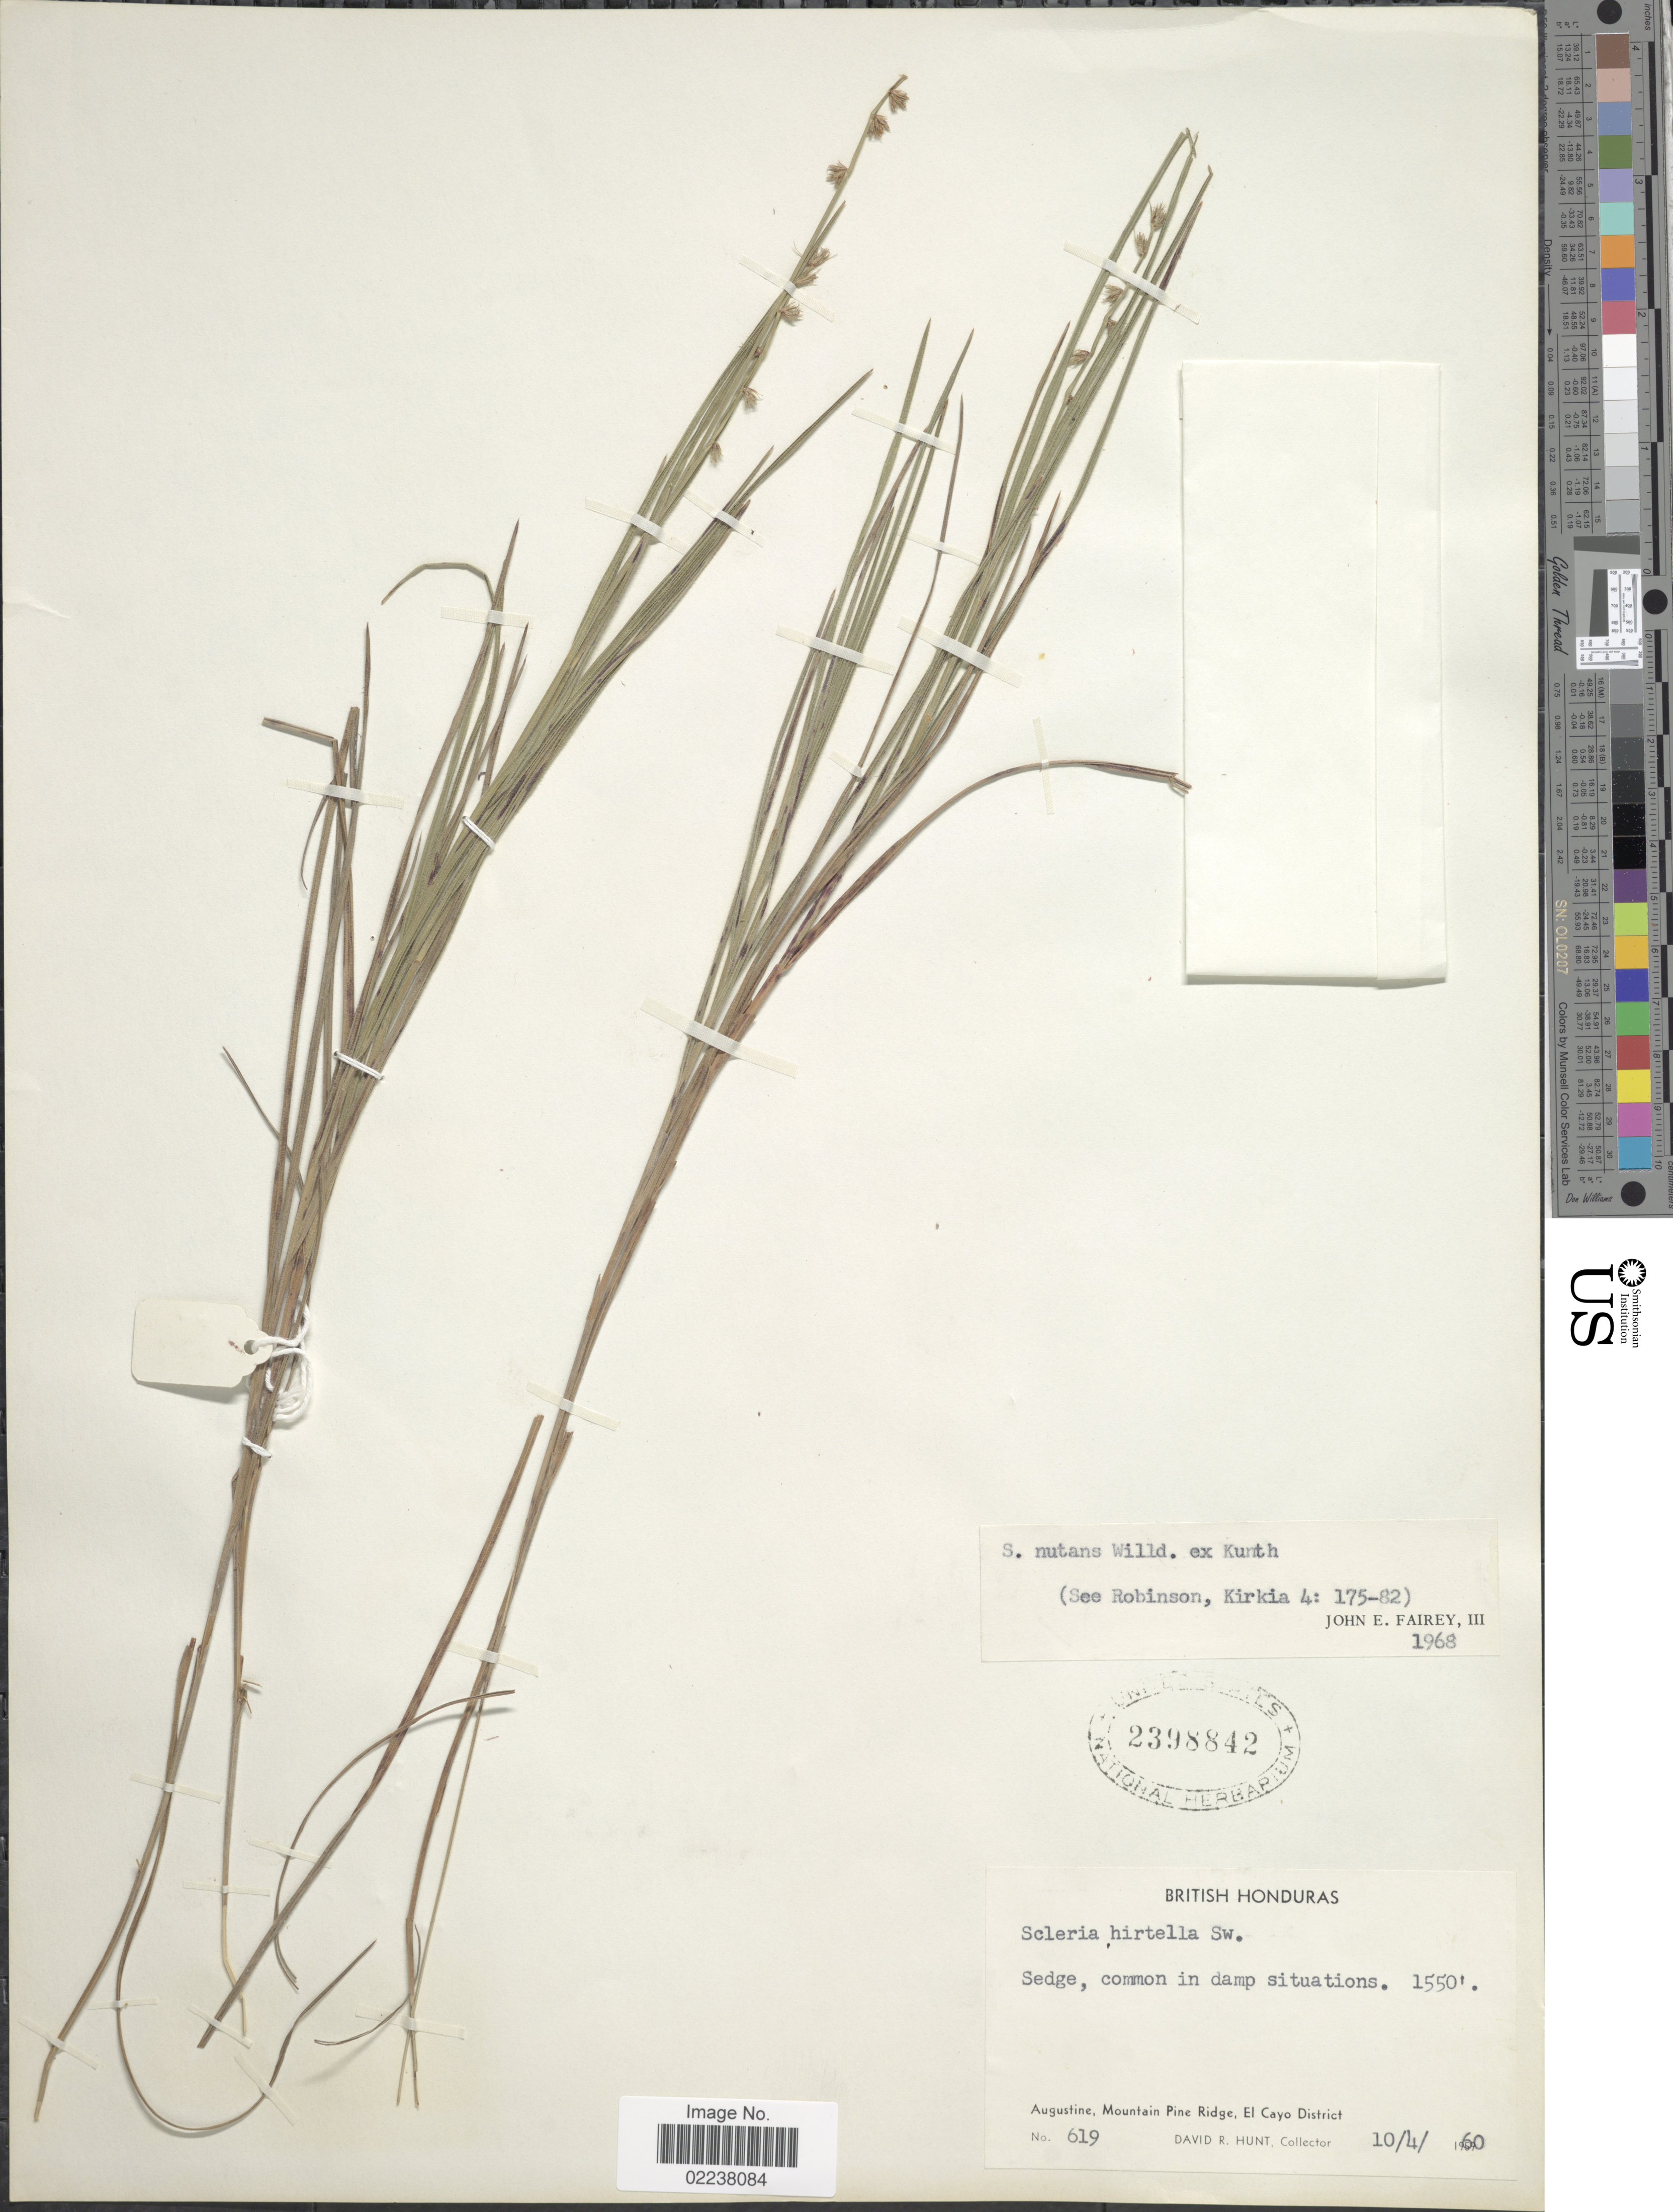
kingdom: Plantae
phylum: Tracheophyta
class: Liliopsida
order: Poales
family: Cyperaceae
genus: Scleria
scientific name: Scleria distans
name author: Poir.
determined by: Strong, Mark T., (BOT), Smithsonian Institution - National Museum of Natural History (UNITED STATES)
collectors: D. R. Hunt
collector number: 619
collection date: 1960-04-10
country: Belize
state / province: Cayo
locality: British Honduras, Ausgustine, Mountain Pine Ridge, El Cayo District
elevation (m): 472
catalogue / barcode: US 2398842